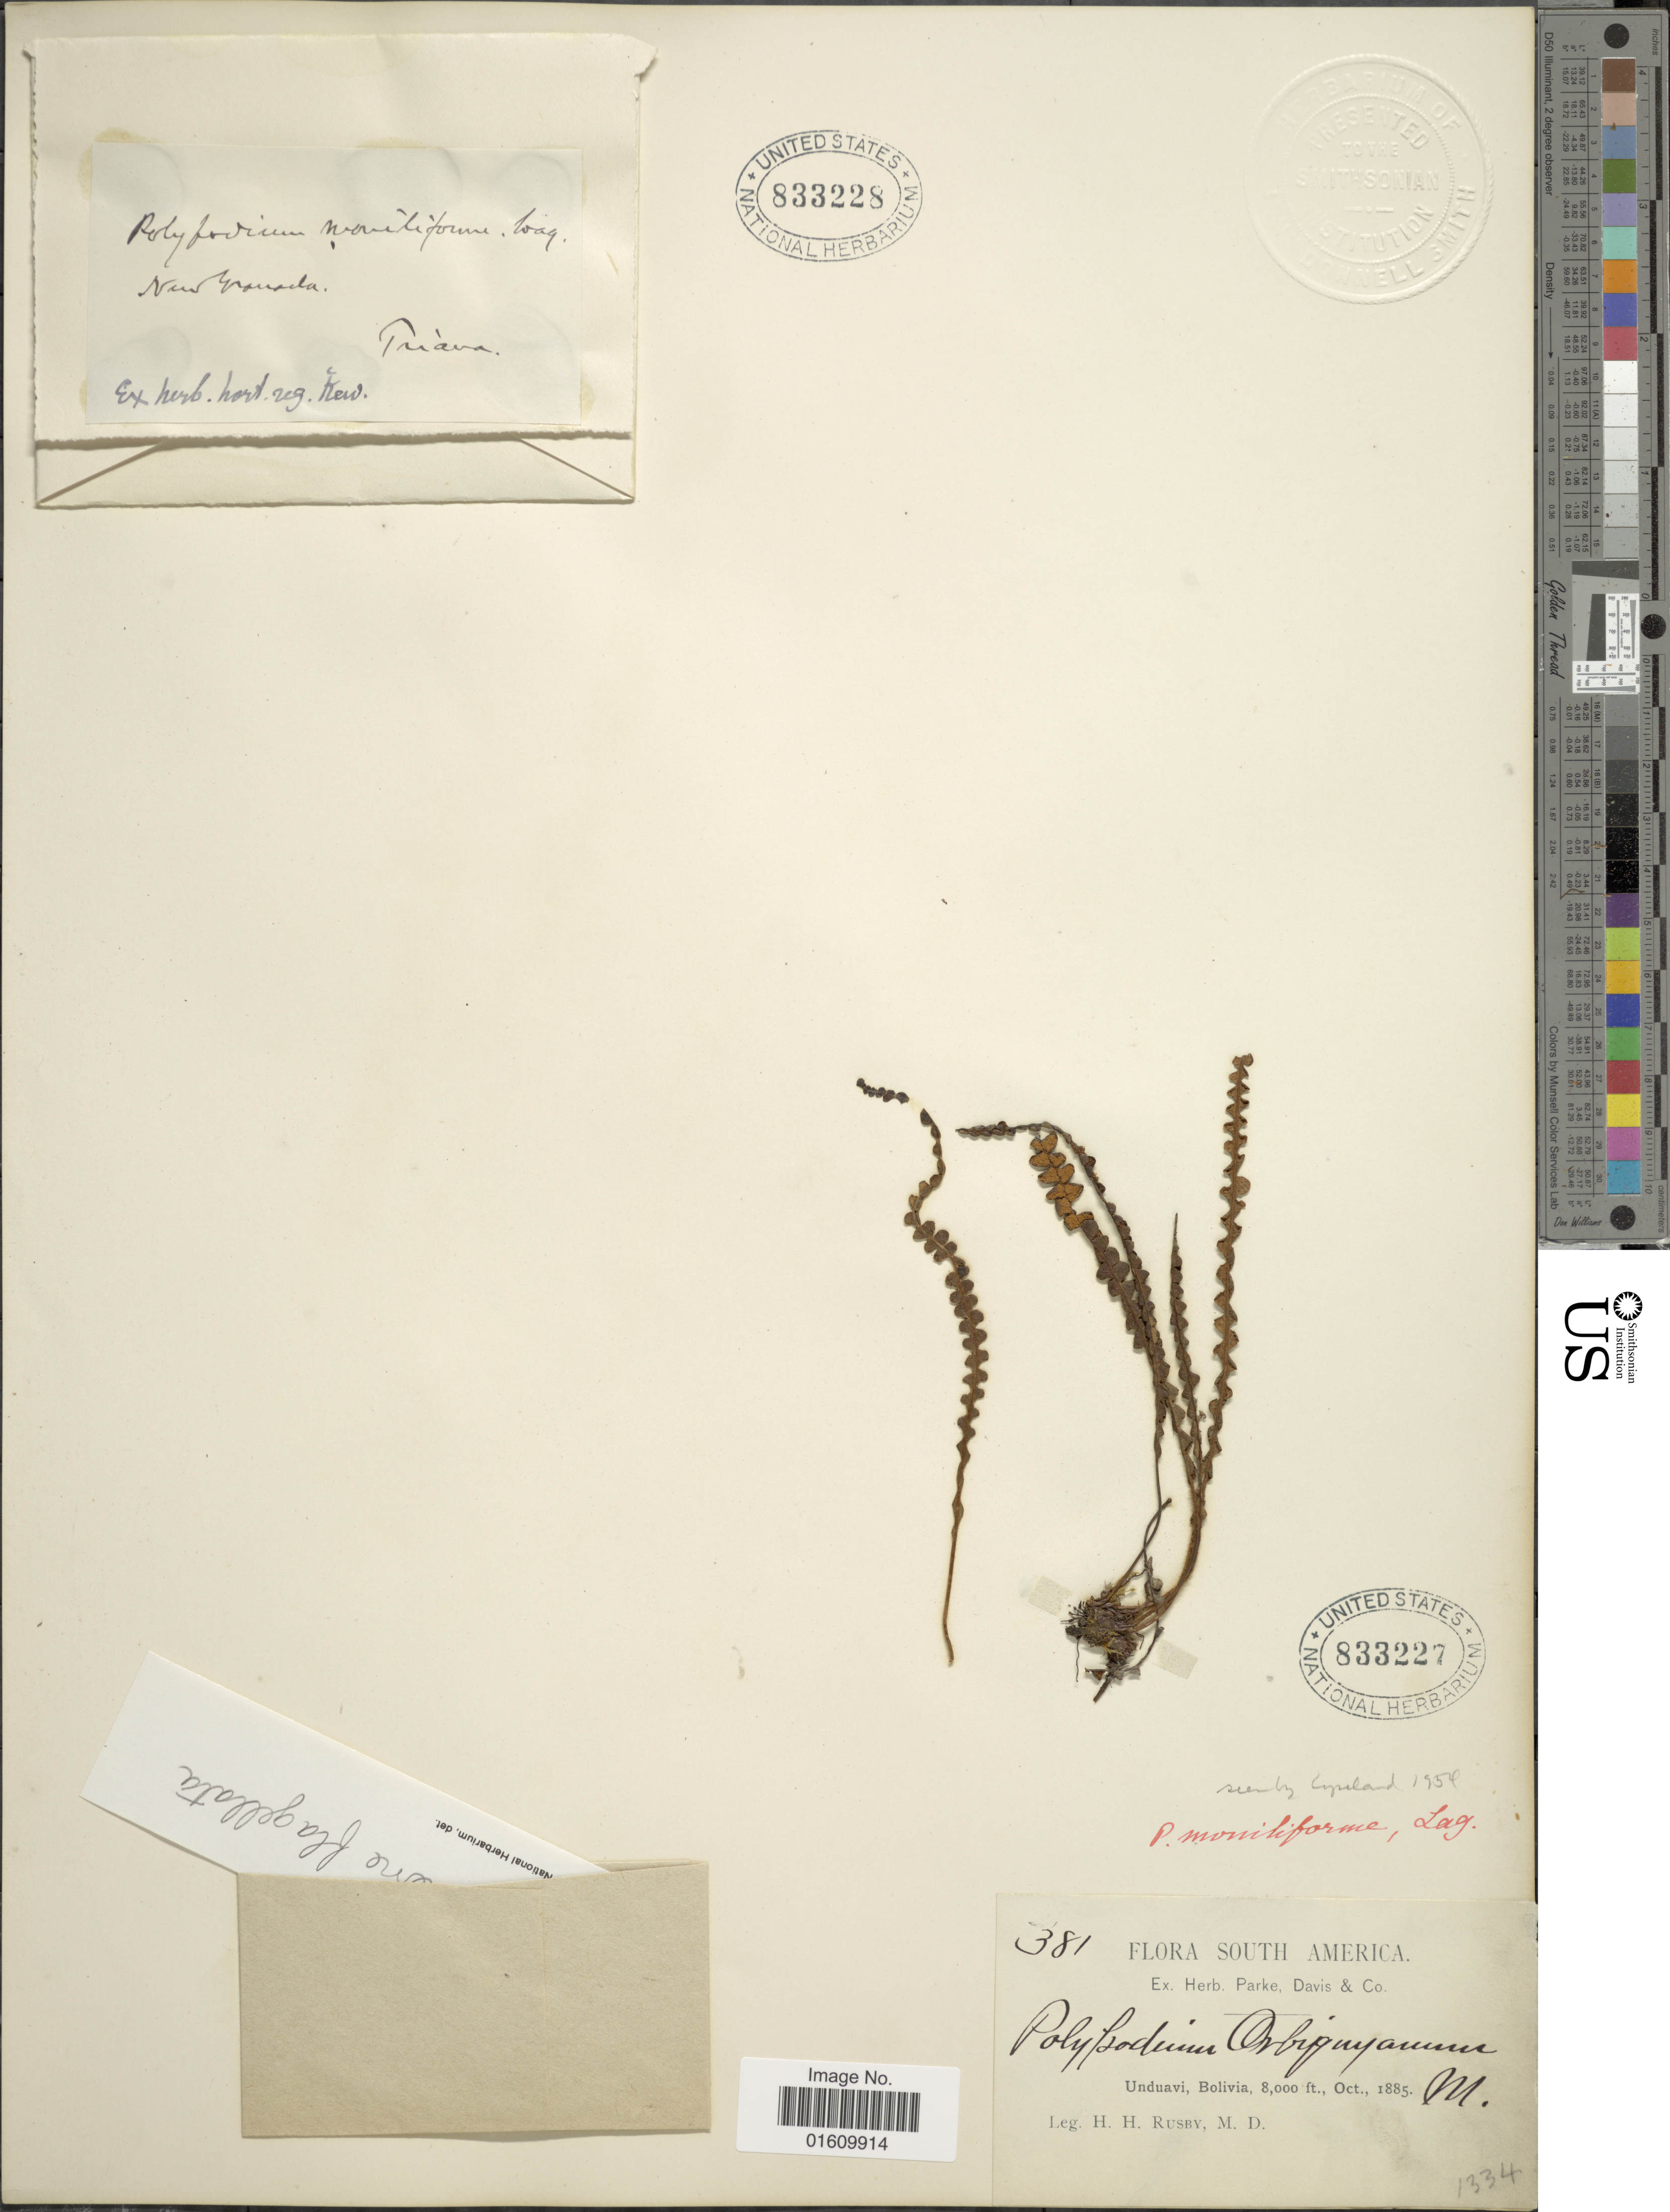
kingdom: Plantae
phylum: Tracheophyta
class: Polypodiopsida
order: Polypodiales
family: Polypodiaceae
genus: Melpomene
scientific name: Melpomene flagellata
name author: Lehnert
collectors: Triana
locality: New Granada [interpreted]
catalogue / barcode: US 833228